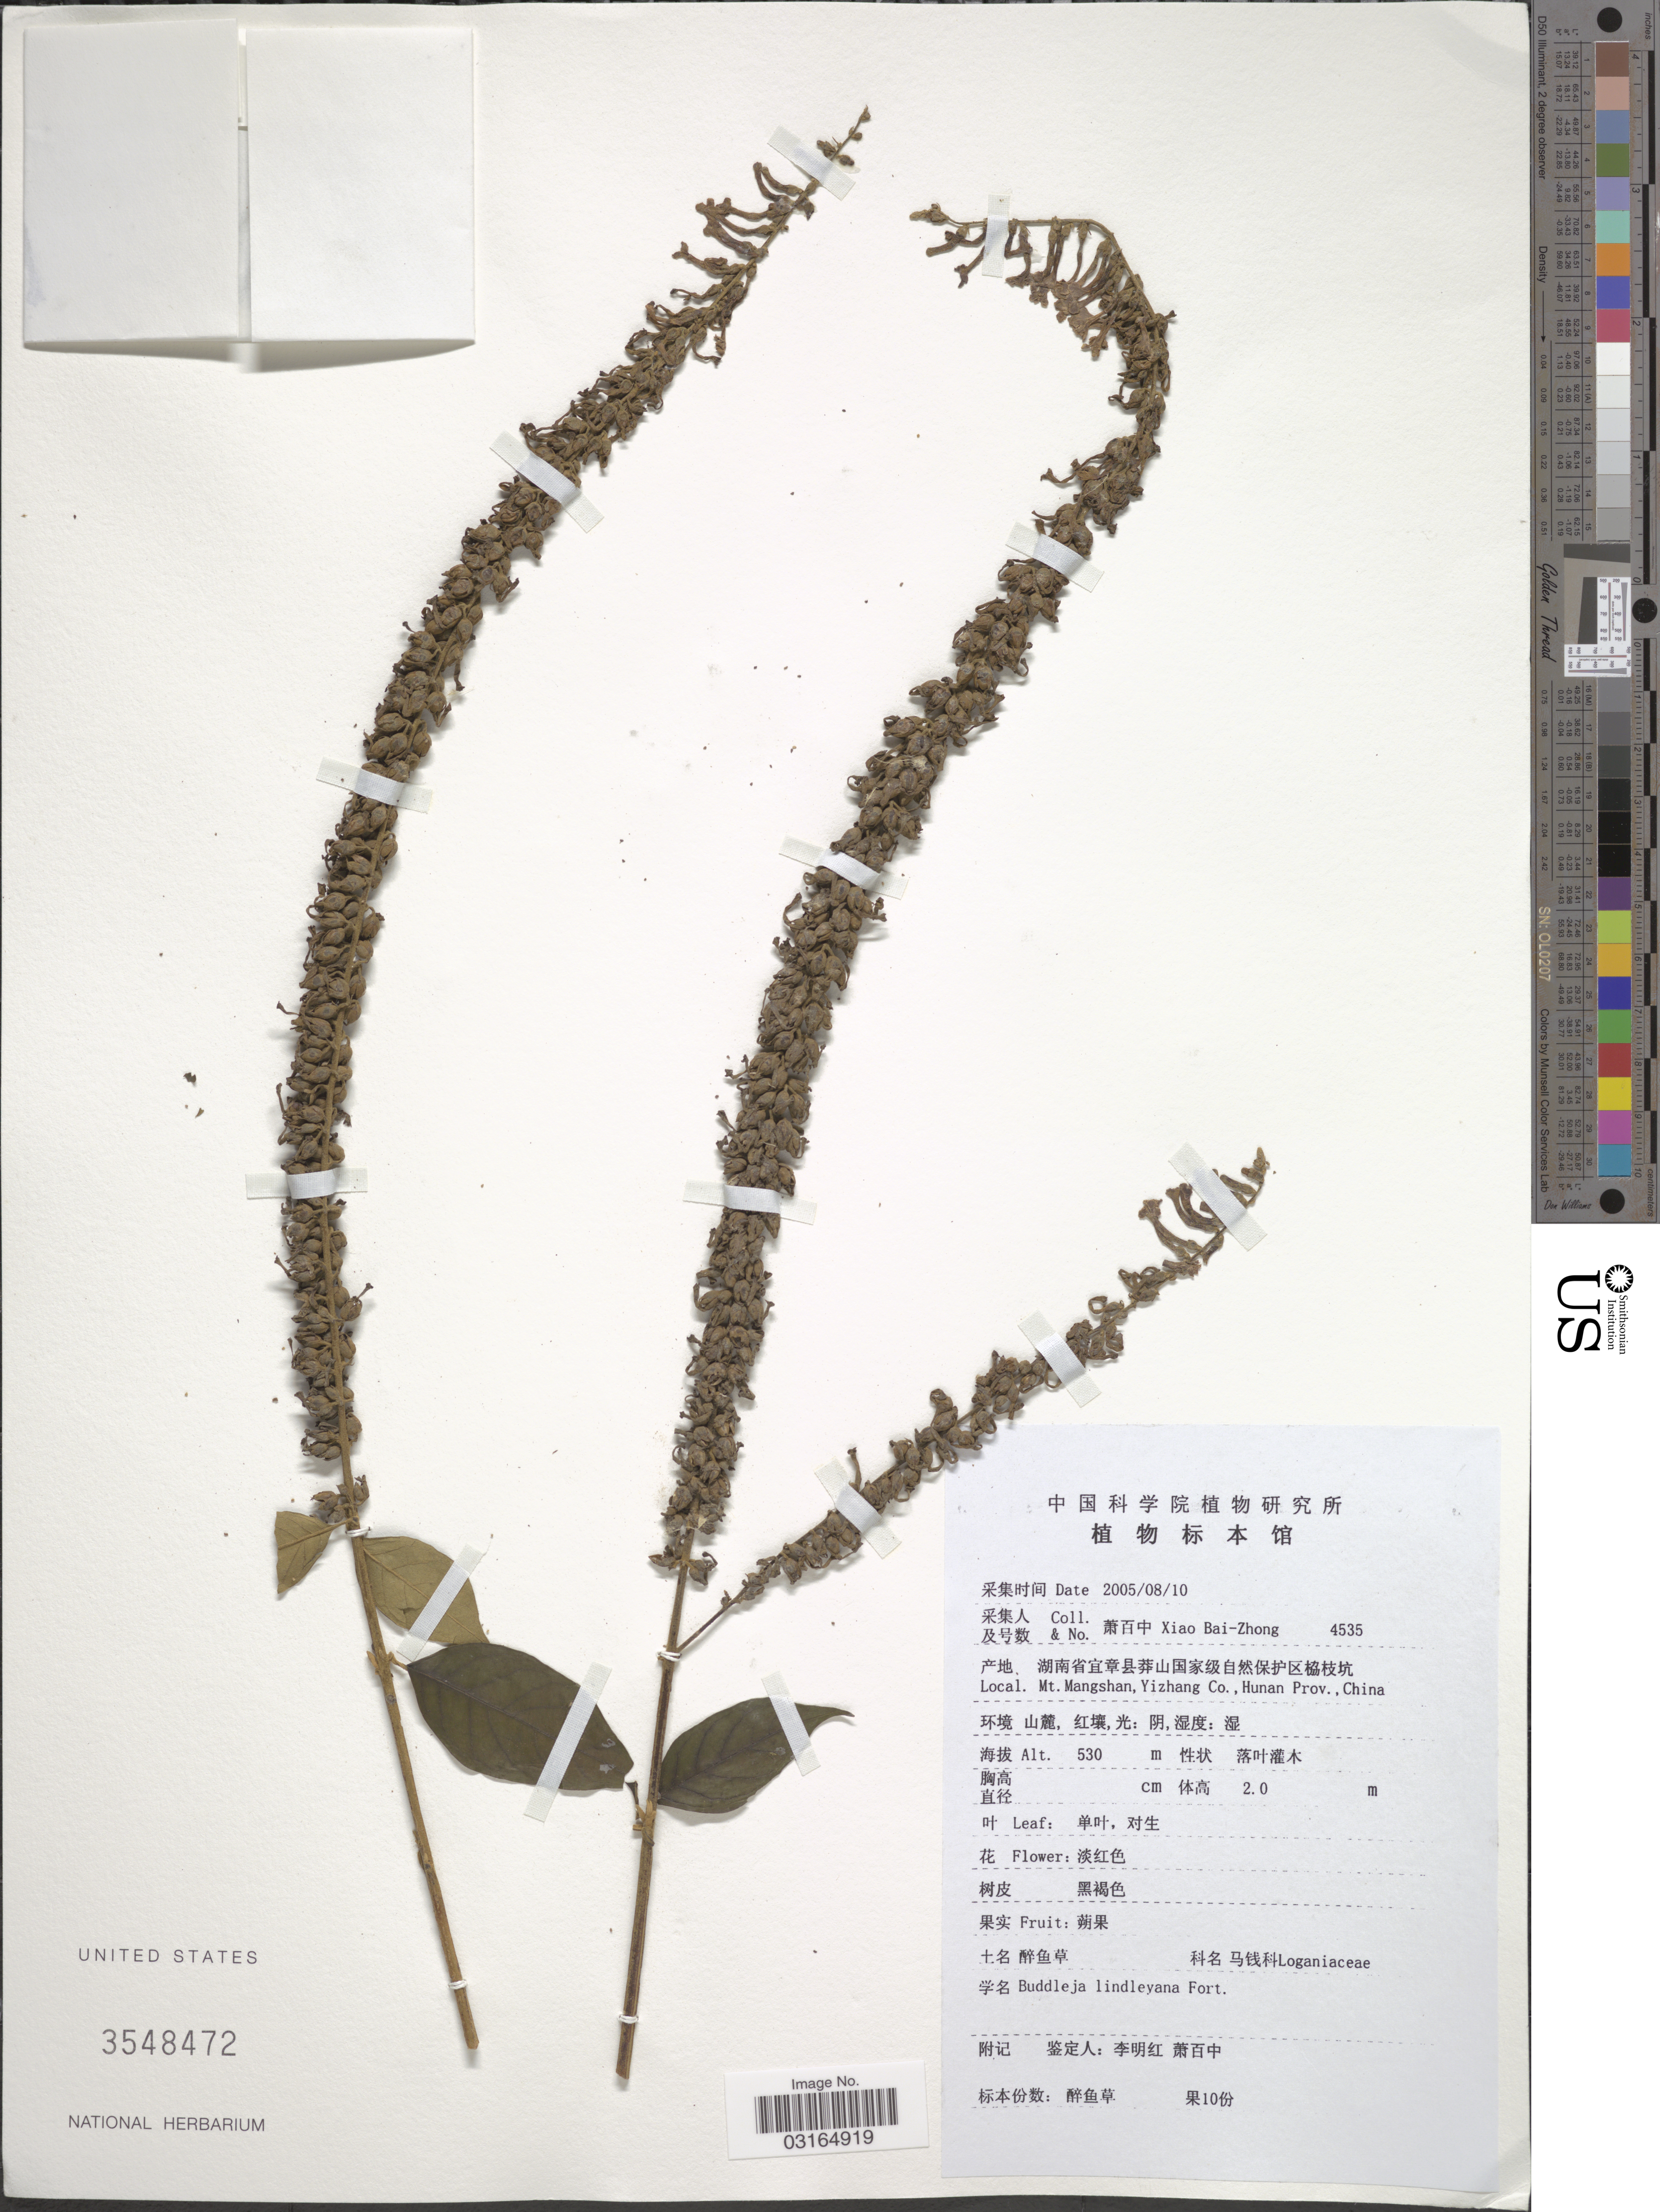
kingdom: Plantae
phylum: Tracheophyta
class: Magnoliopsida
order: Lamiales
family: Scrophulariaceae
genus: Buddleja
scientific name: Buddleja lindleyana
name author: Fortune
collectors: B. Z. Xiao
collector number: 4535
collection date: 2005-08-10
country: China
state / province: Hunan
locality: Mt. Mangshan, Yizhang Co.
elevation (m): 530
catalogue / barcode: US 3548472